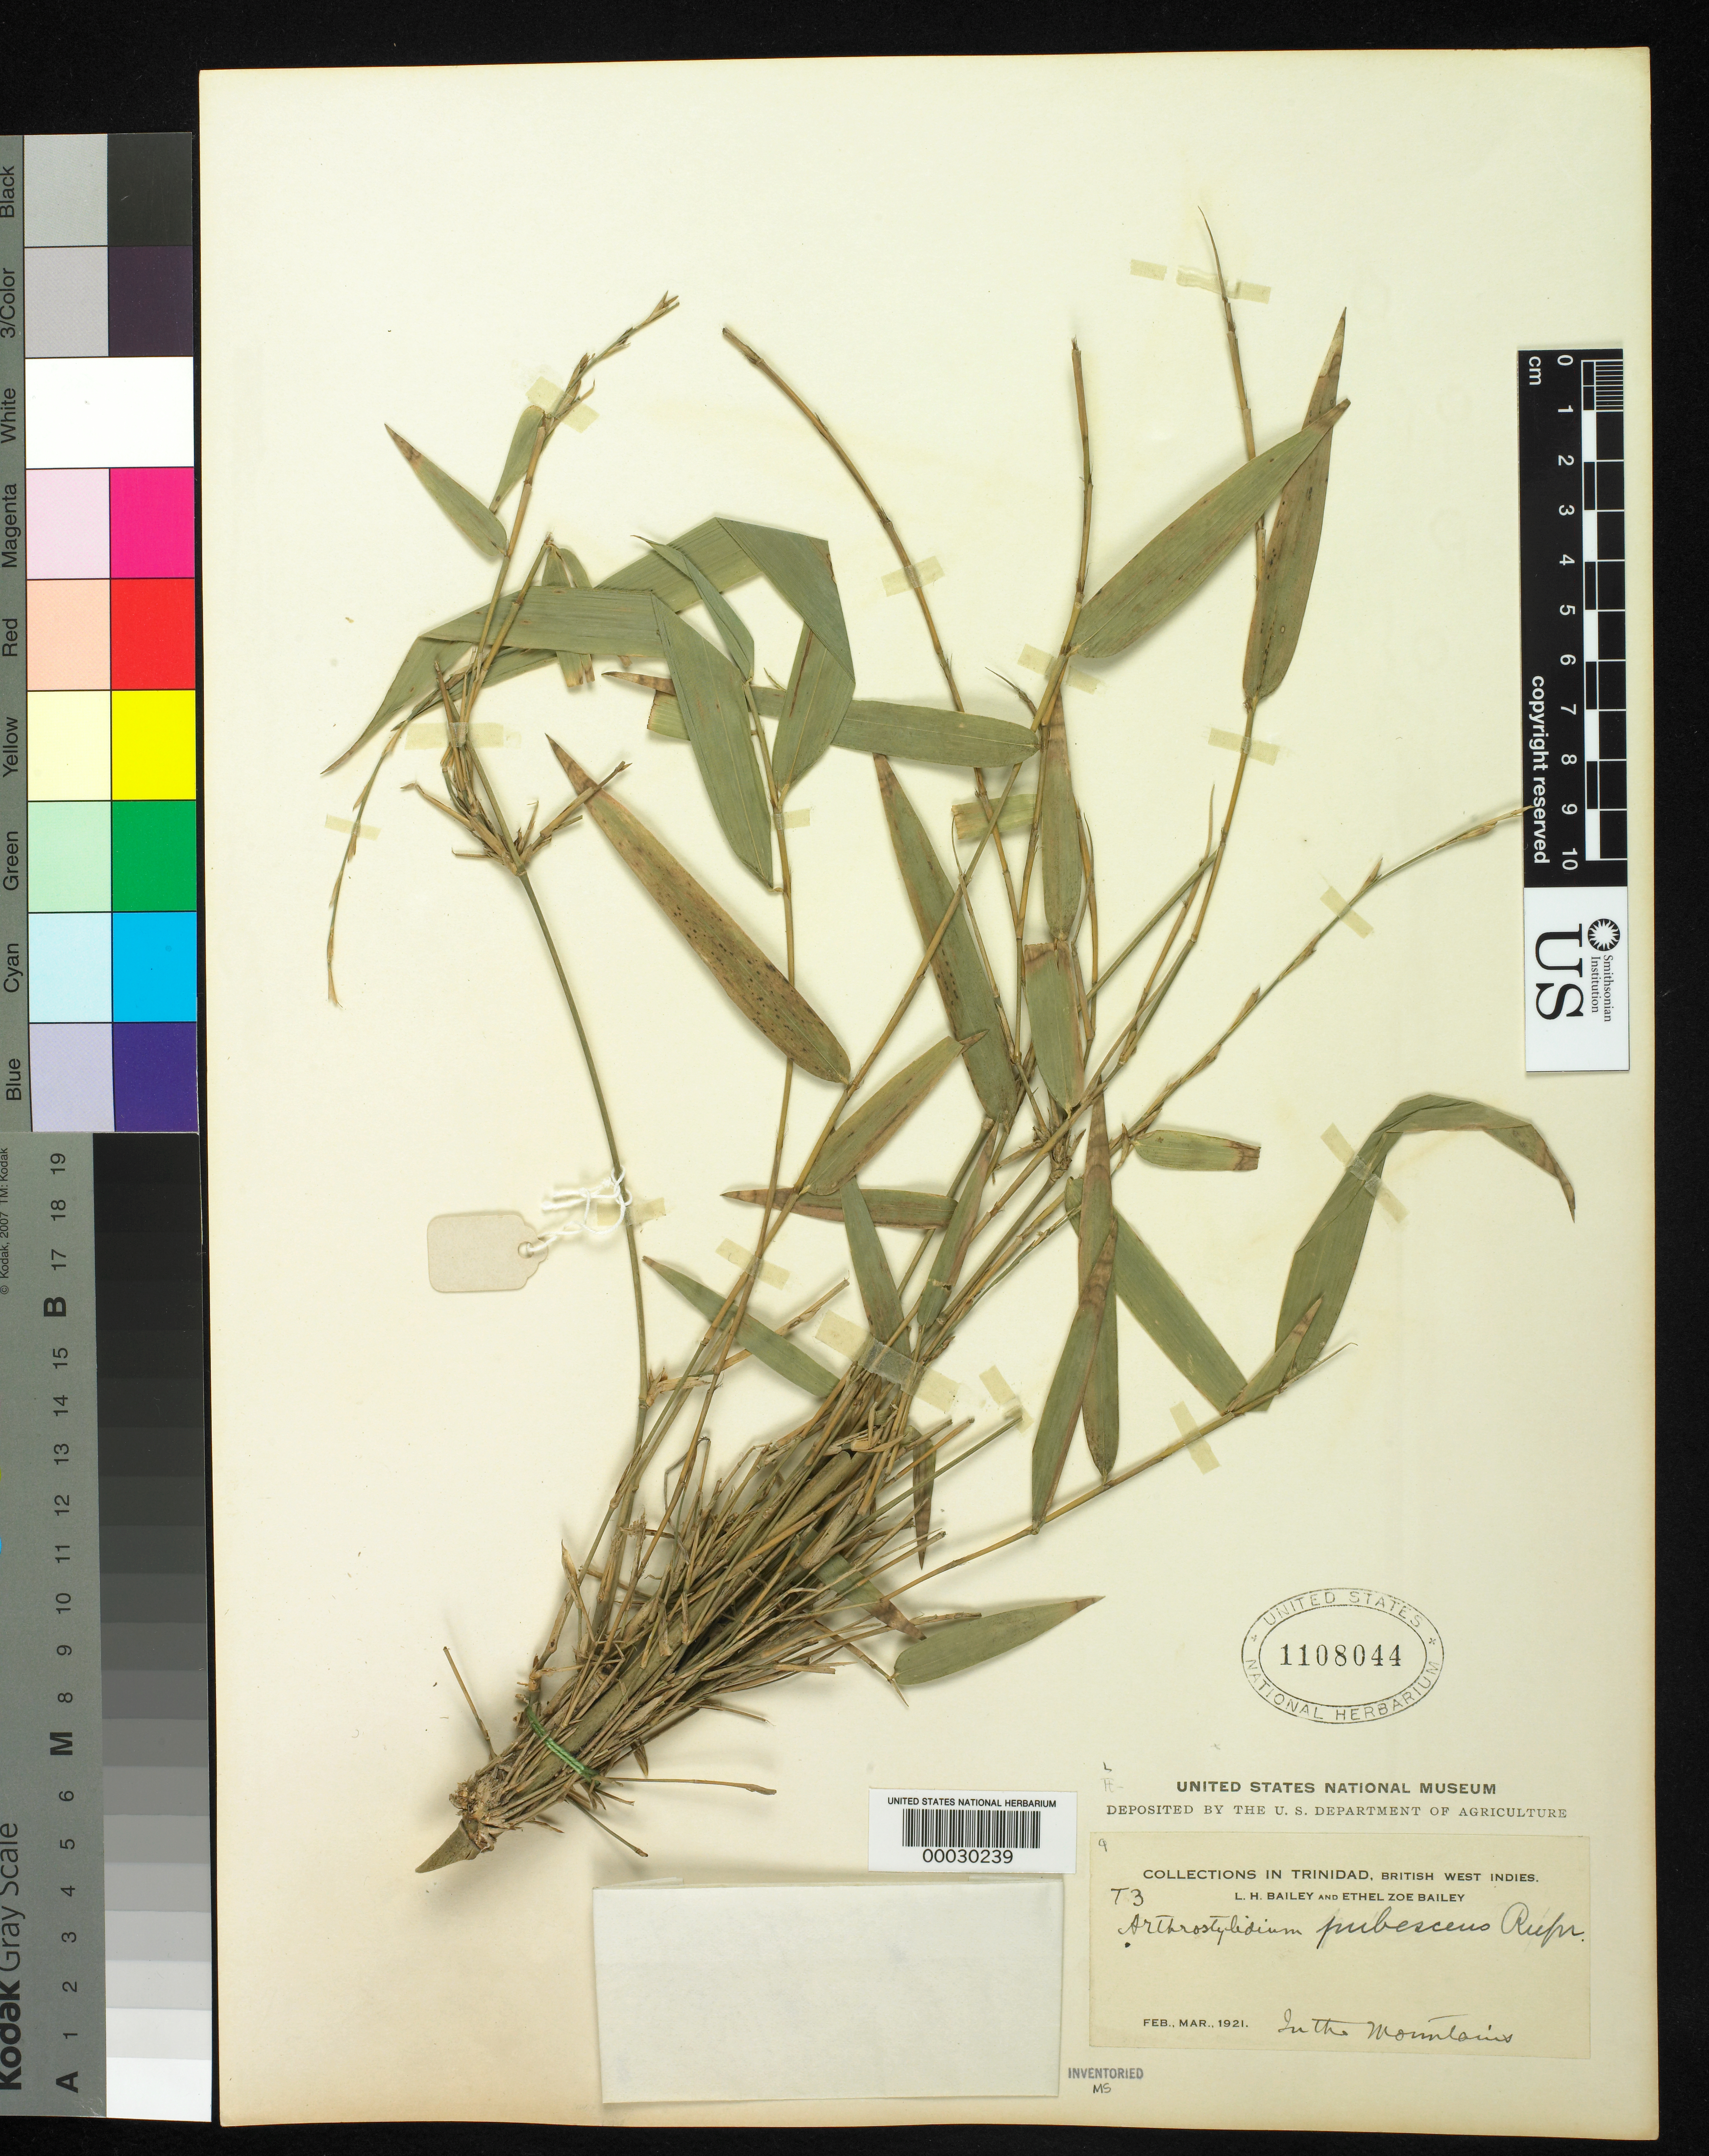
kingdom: Plantae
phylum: Tracheophyta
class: Liliopsida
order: Poales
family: Poaceae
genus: Arthrostylidium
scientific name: Arthrostylidium pubescens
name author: Rupr.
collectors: L. H. Bailey & E. Z. Bailey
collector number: T3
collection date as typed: Feb 1921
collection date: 1921-02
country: Trinidad and Tobago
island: Trinidad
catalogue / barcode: US 1108044